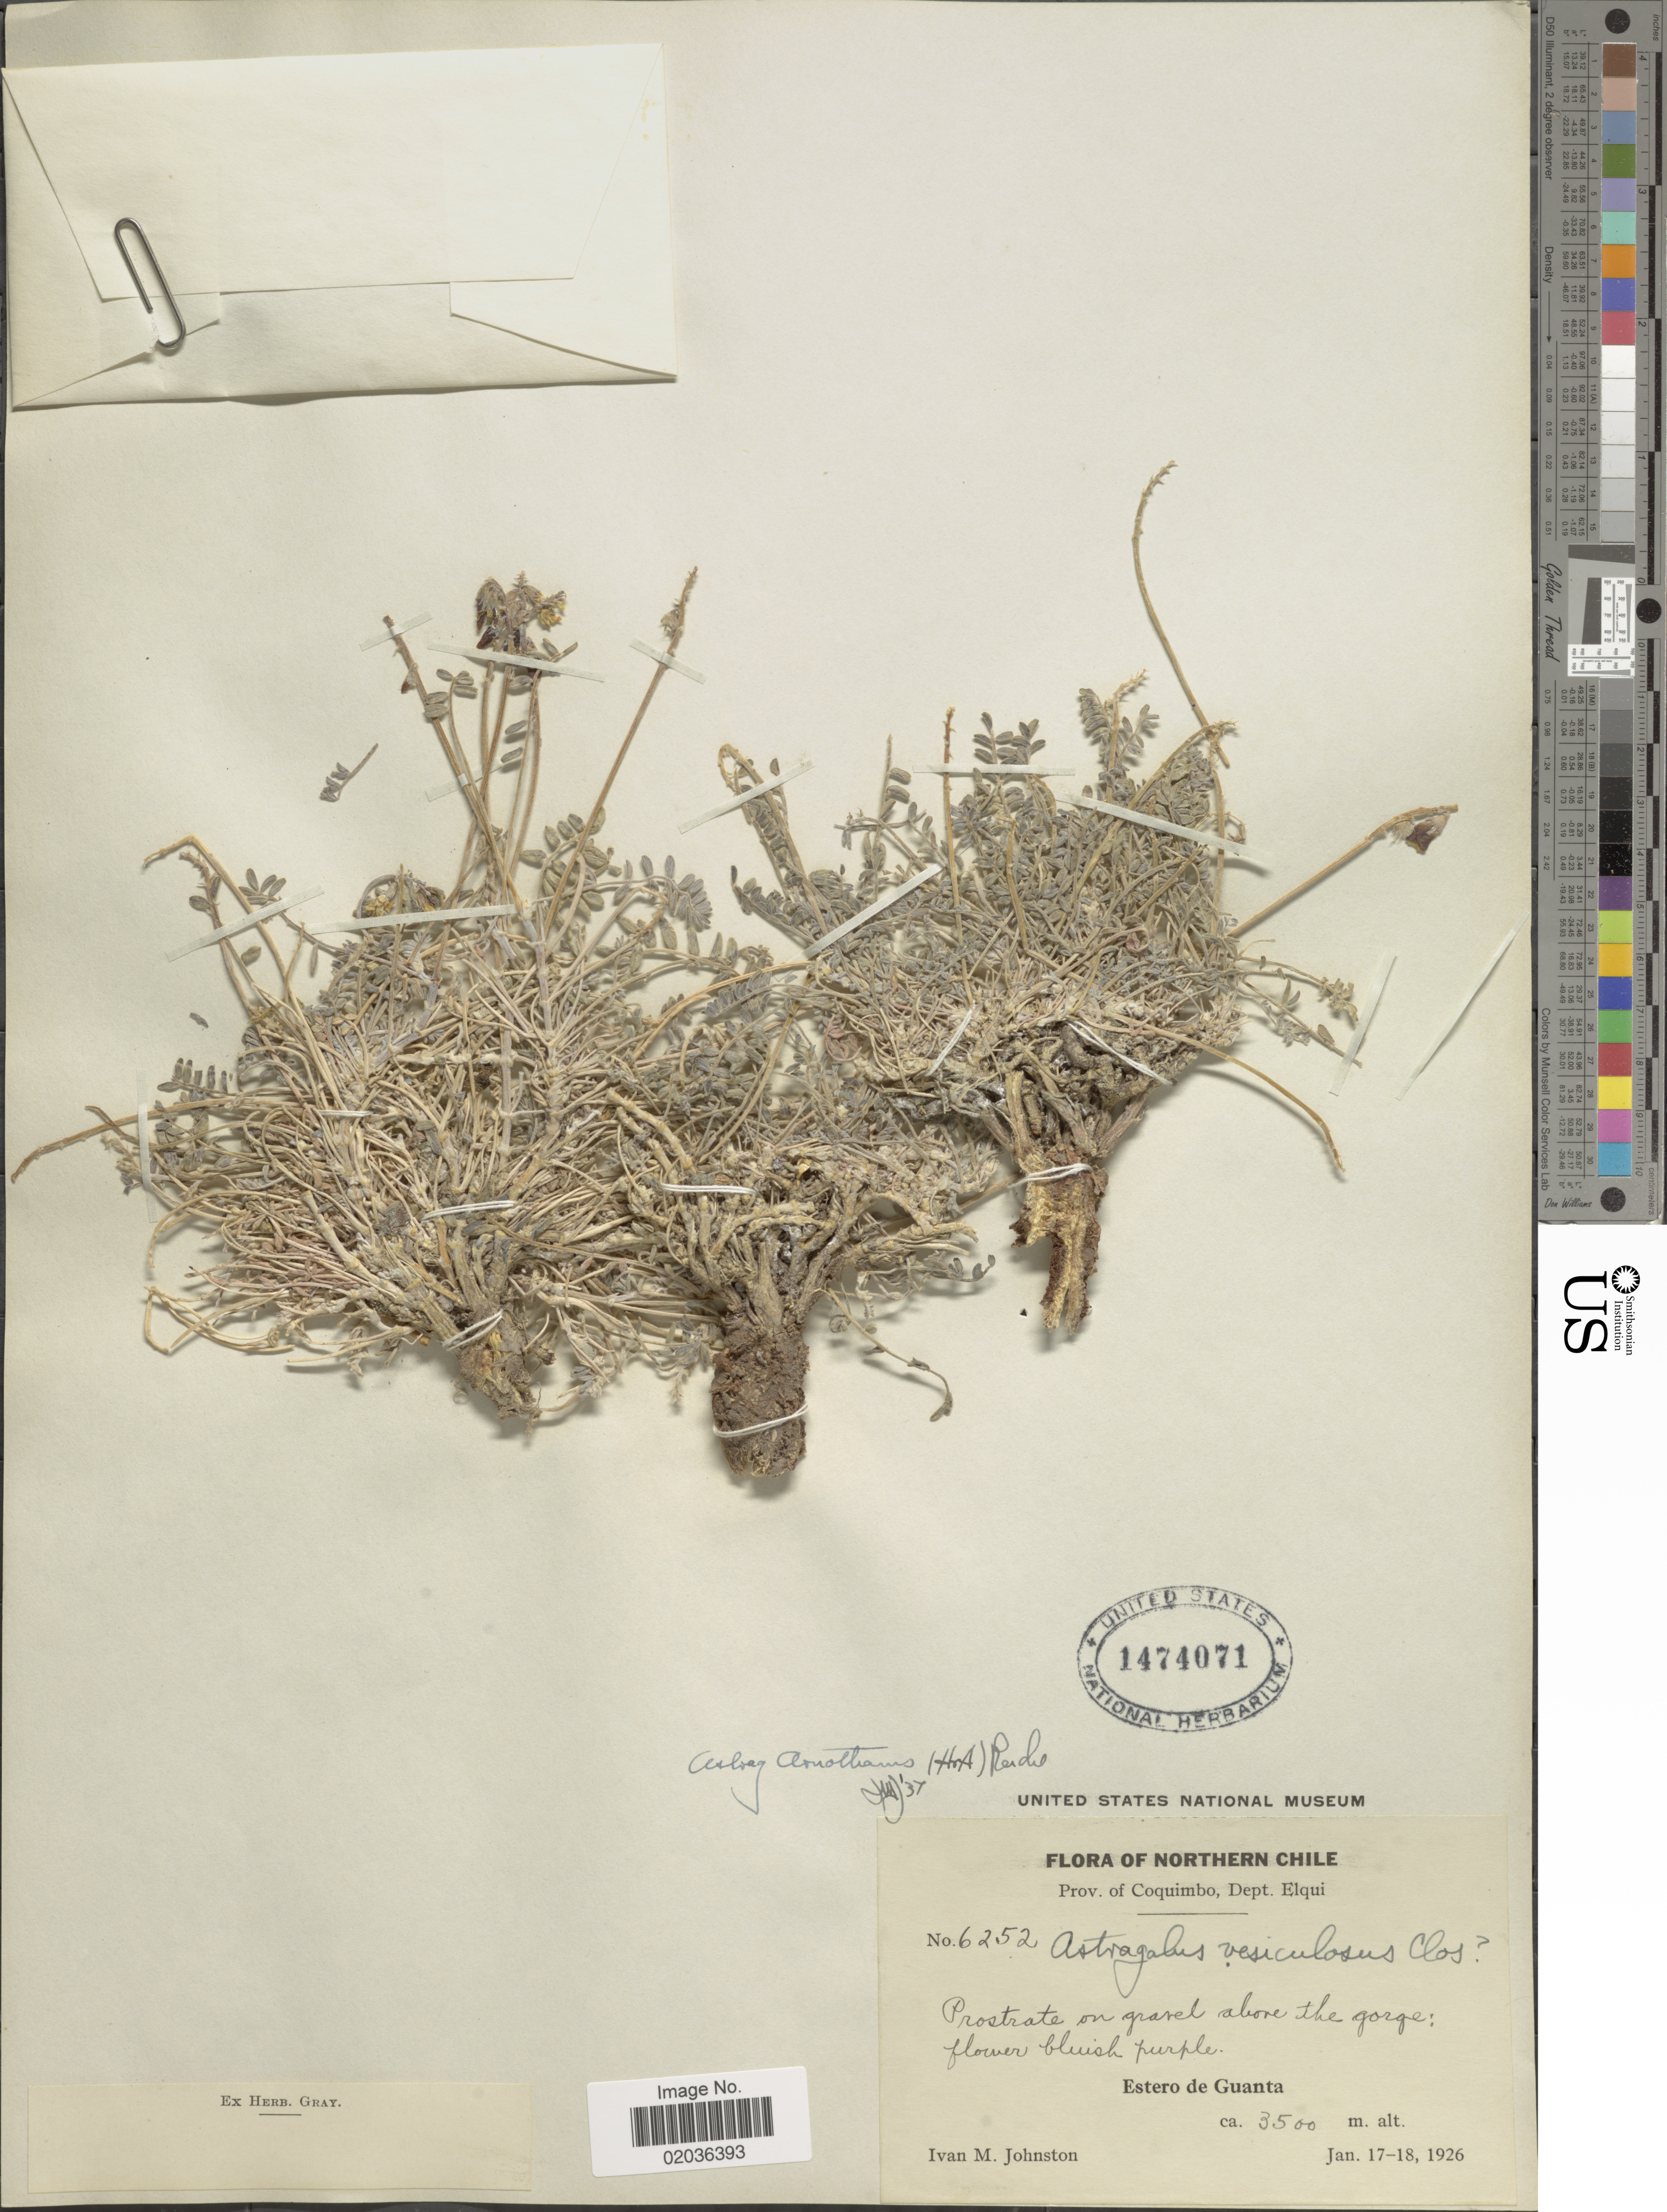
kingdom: Plantae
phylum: Tracheophyta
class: Magnoliopsida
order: Fabales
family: Fabaceae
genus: Astragalus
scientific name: Astragalus arnottianus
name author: (Gillies ex Hook. & Arn.) Reiche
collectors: I.M. Johnston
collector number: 6252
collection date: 1926-01-17/1926-01-18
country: Chile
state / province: Coquimbo (IV)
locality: Prov. of Coquimbo, Dept. Elqui. Estero de Guanta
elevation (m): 3500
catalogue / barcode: US 1474071